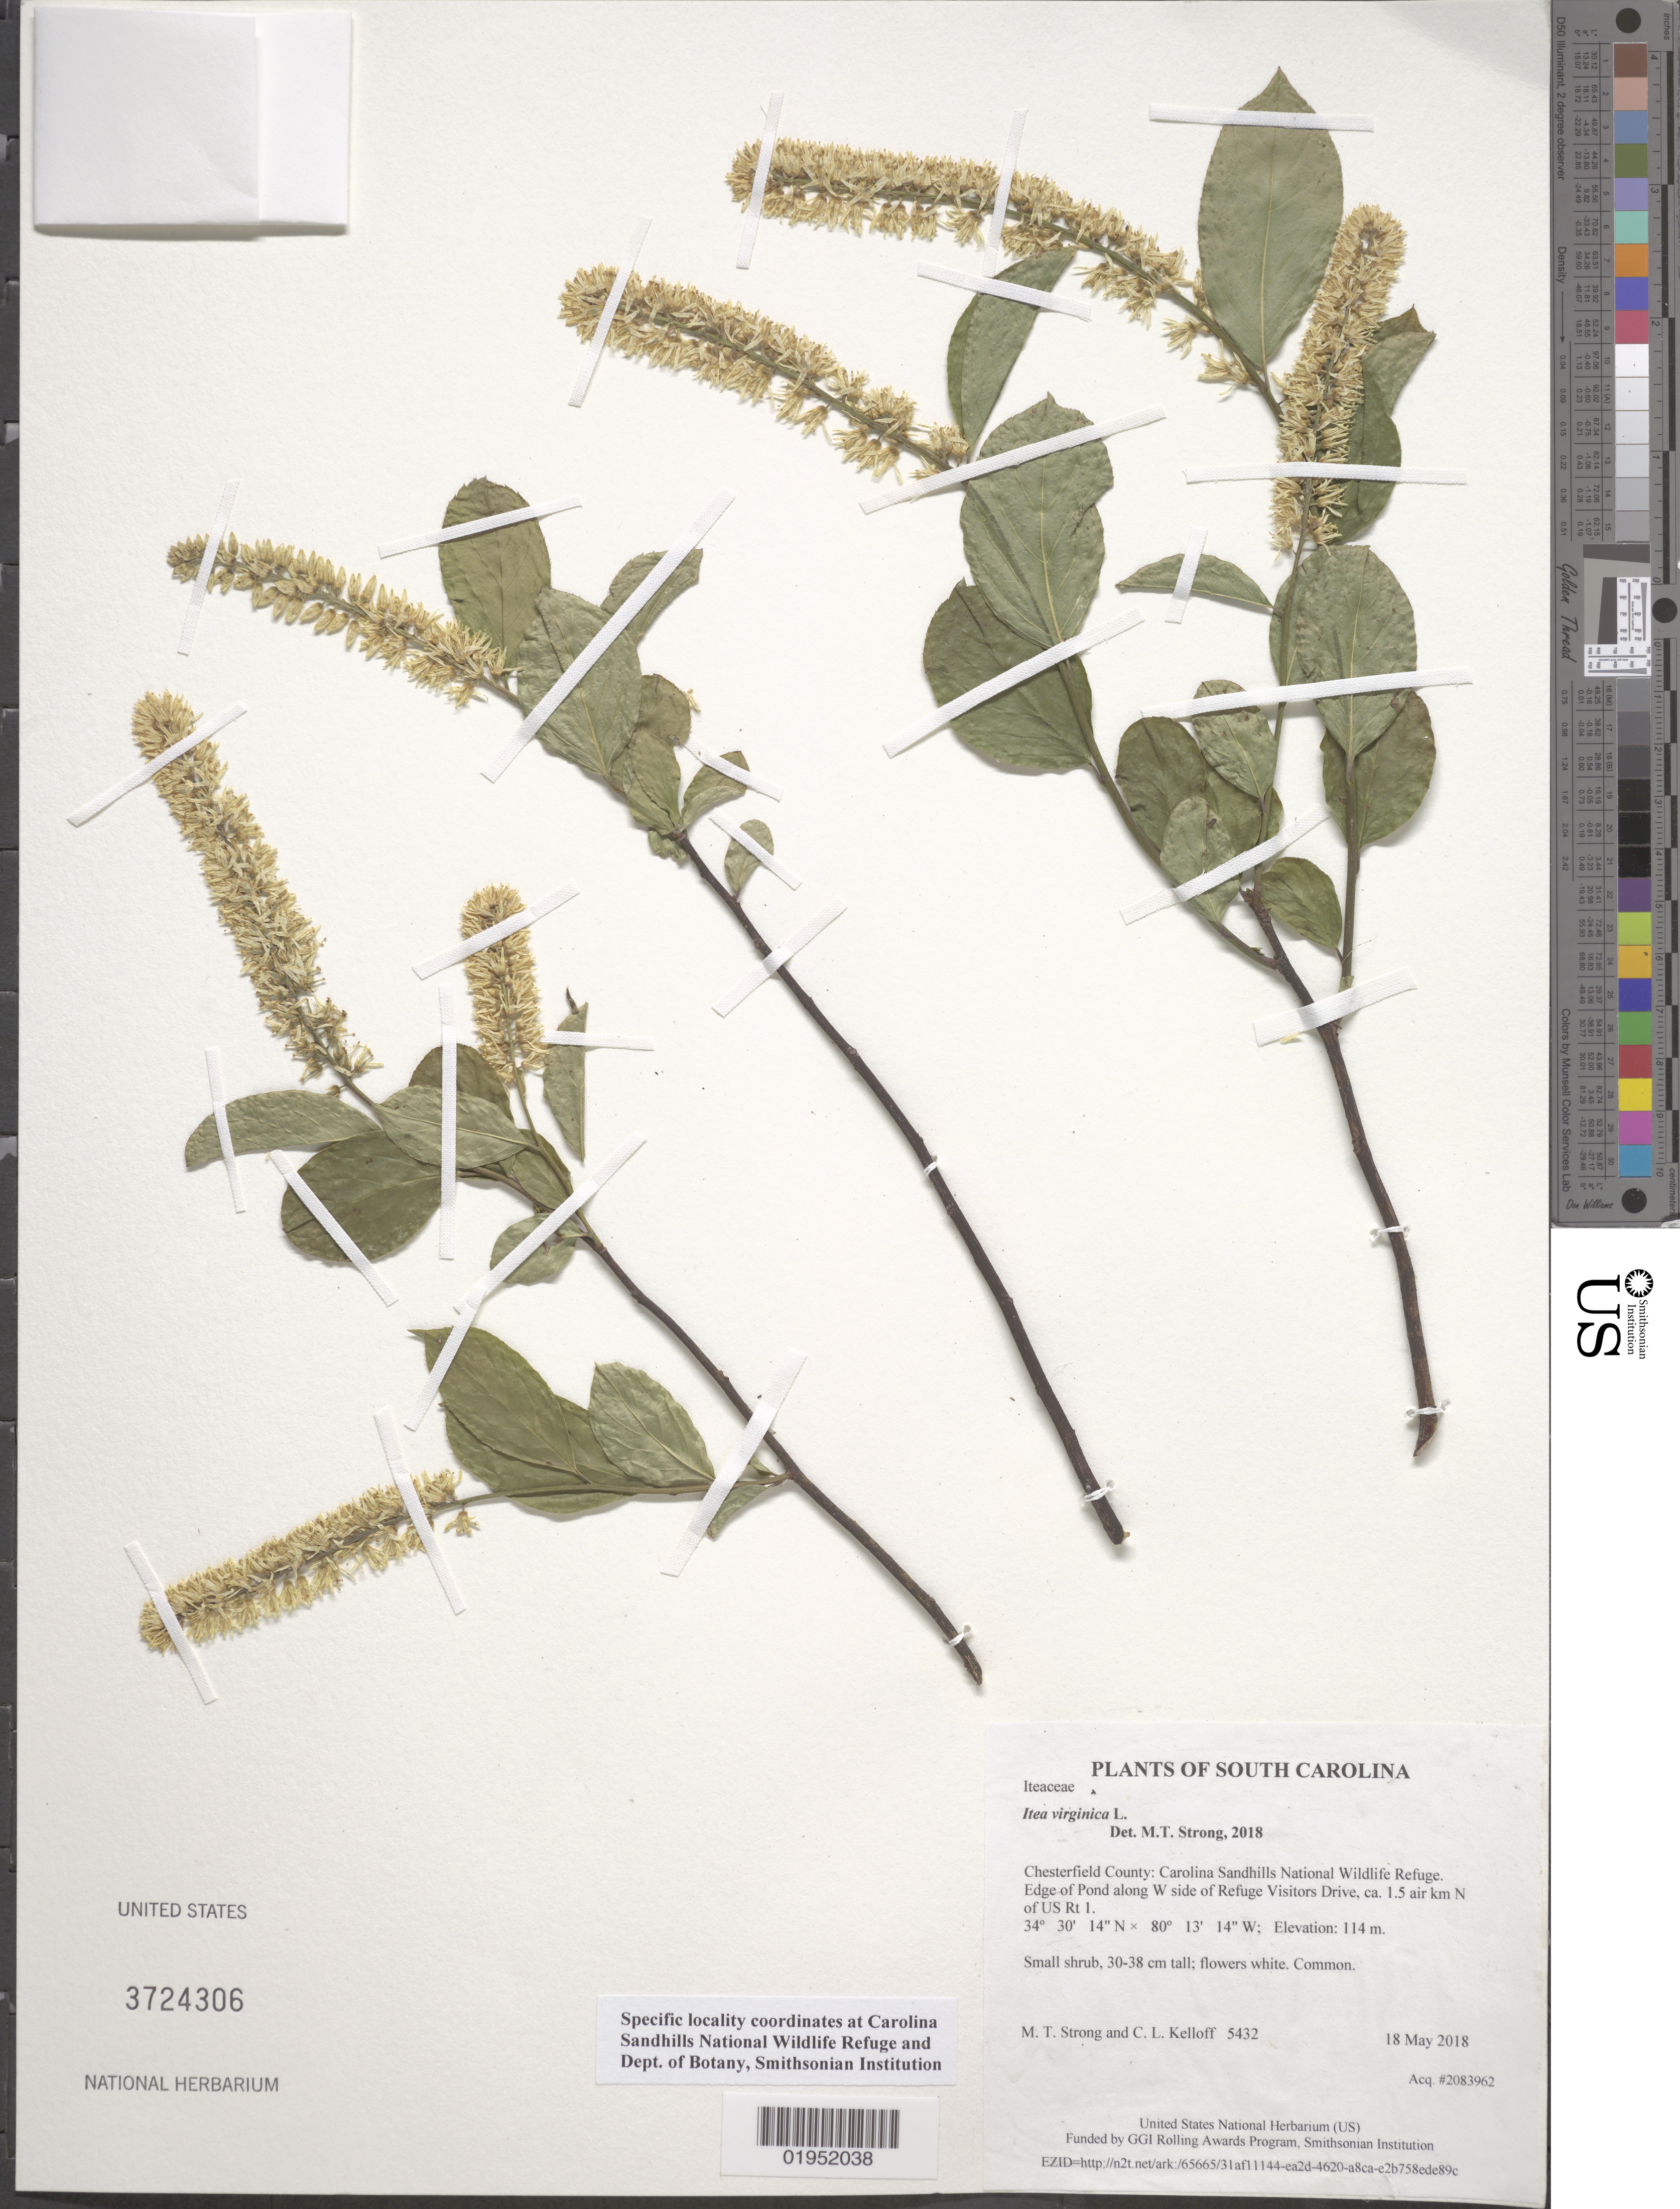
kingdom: Plantae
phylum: Tracheophyta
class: Magnoliopsida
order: Saxifragales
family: Iteaceae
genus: Itea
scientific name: Itea virginica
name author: L.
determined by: Strong, Mark T., (BOT), Smithsonian Institution - National Museum of Natural History (UNITED STATES)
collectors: M. T. Strong & C. L. Kelloff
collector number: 5432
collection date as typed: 18 May 2018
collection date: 2018-05-18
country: United States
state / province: South Carolina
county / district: Chesterfield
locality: Carolina Sandhills National Wildlife Refuge. Edge of Pond along W side of Refuge Visitor's Drive, ca. 1.5 air km N of US Rt 1.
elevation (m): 114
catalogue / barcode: US 3724306